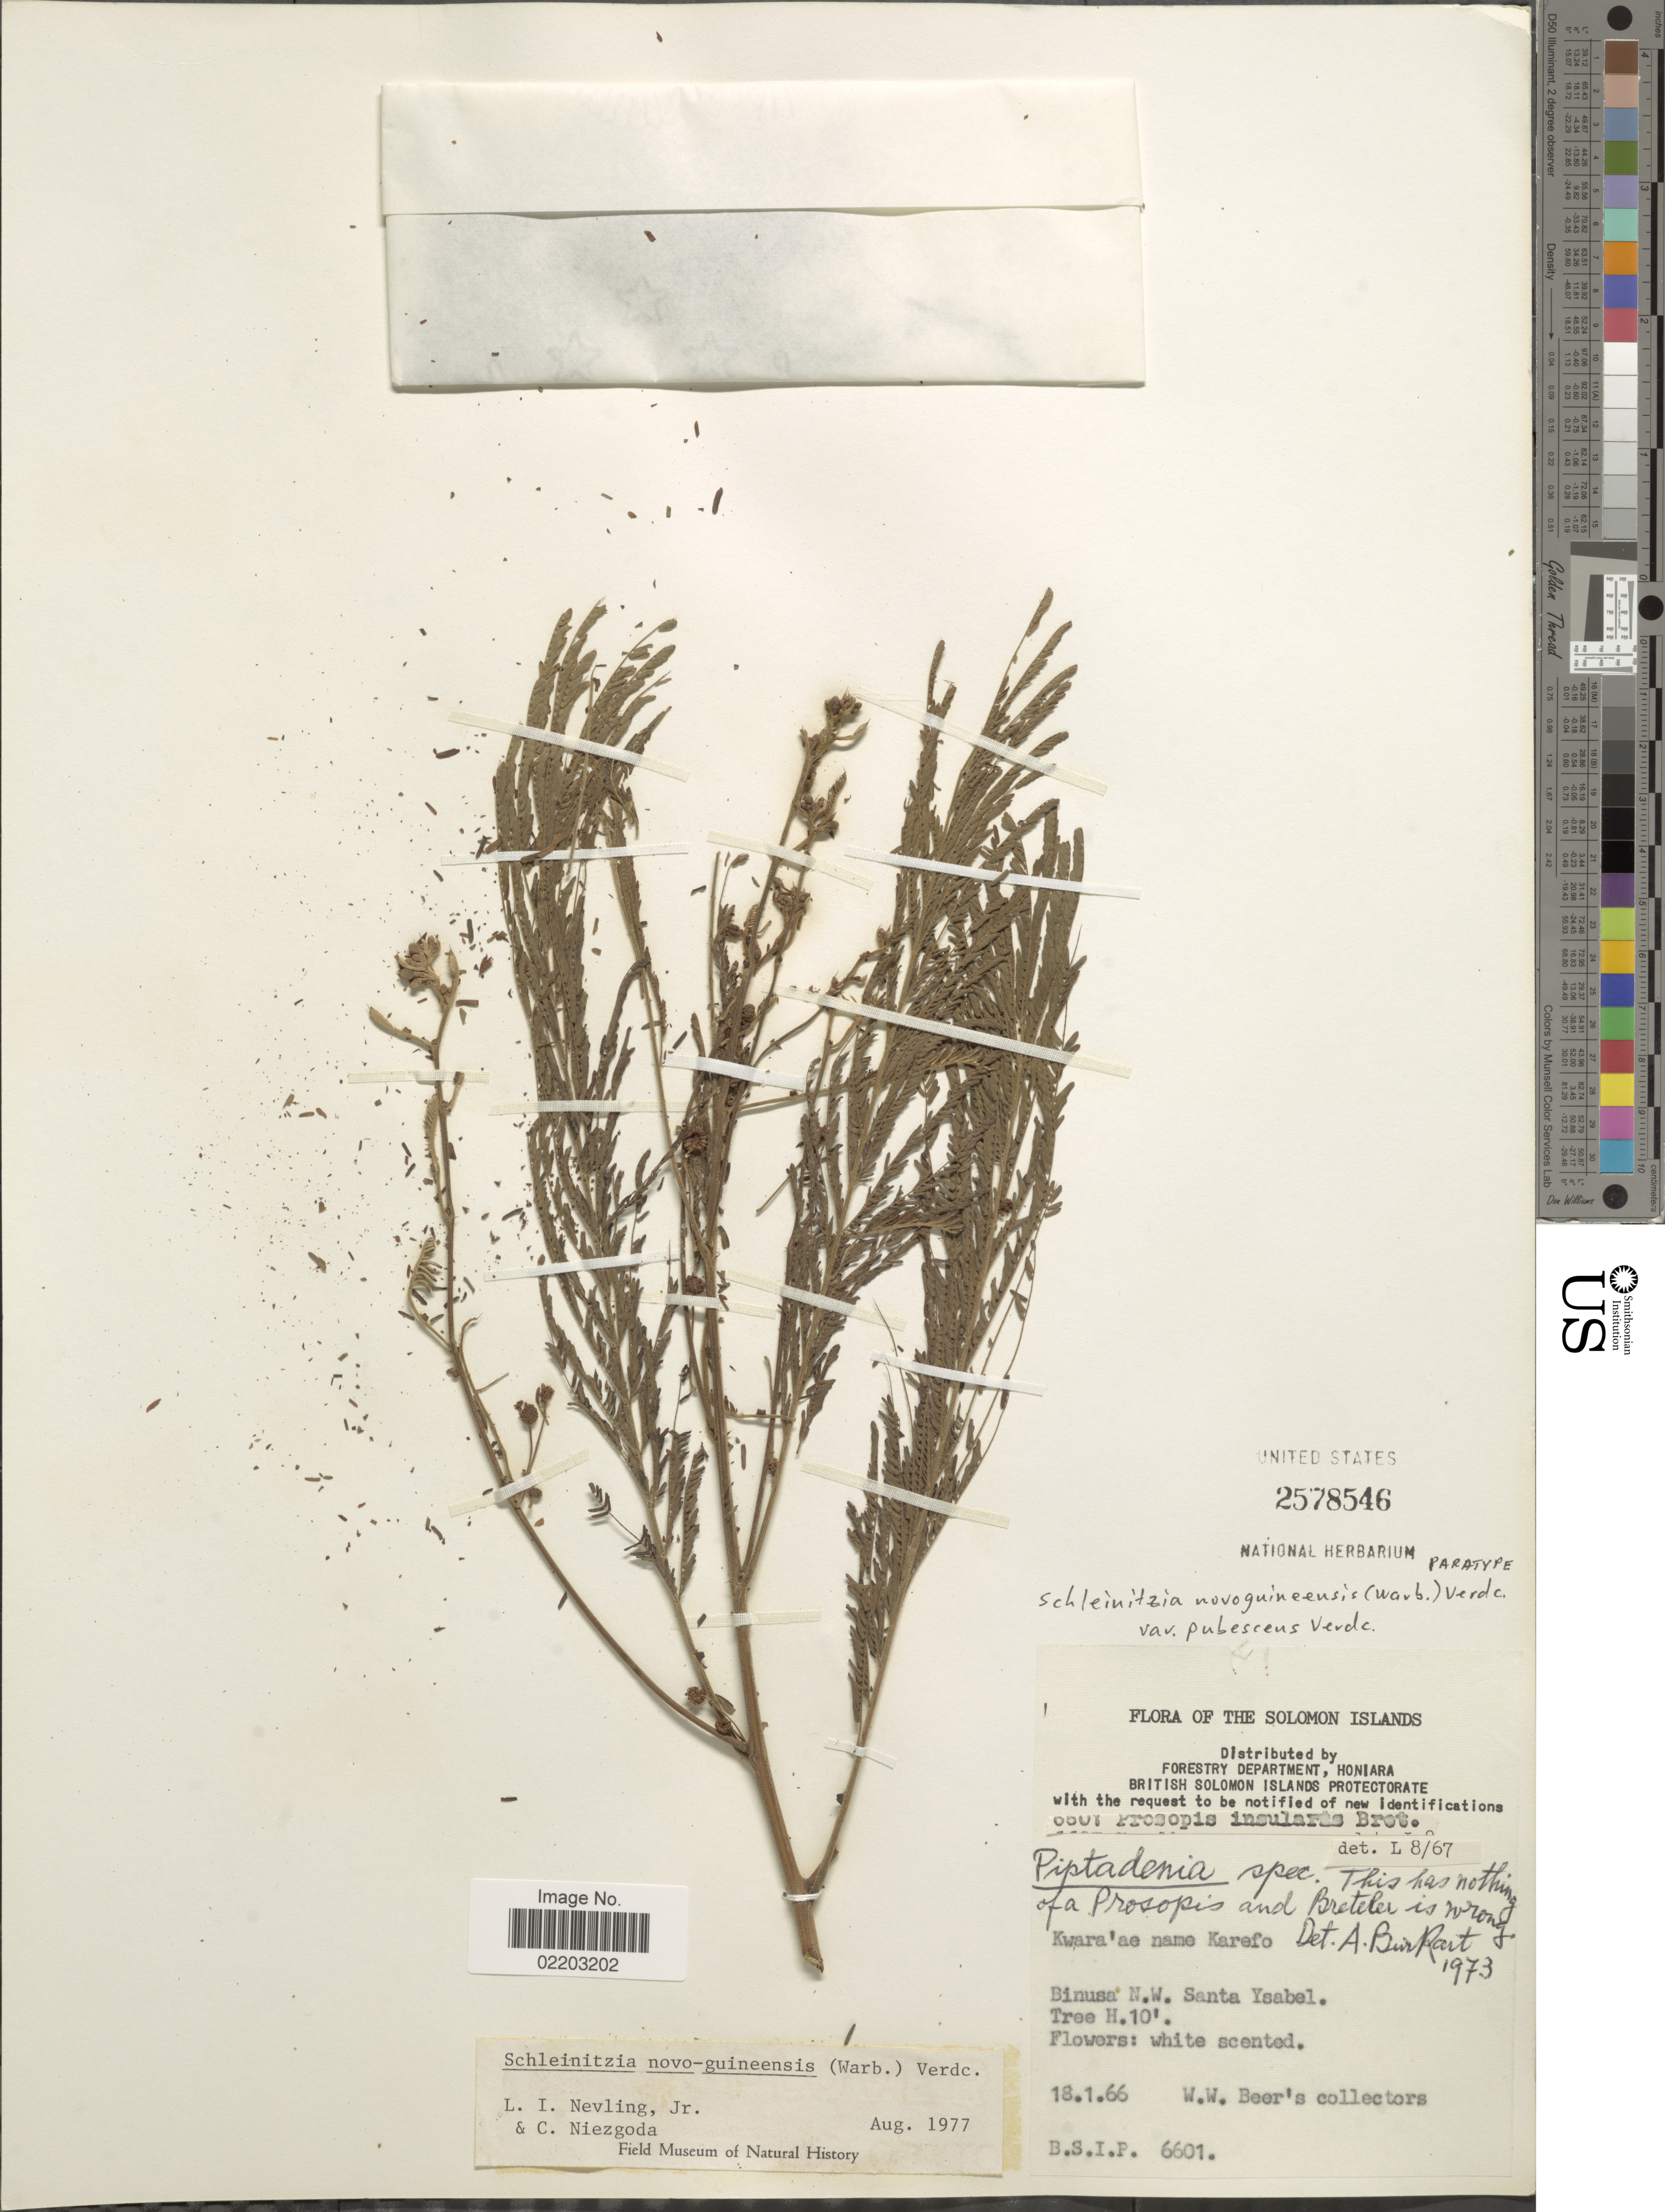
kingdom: Plantae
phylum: Tracheophyta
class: Magnoliopsida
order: Fabales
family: Fabaceae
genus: Schleinitzia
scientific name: Schleinitzia novoguineensis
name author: (Warb.) Verdc.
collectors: W. Beer's Collectors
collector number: B.S.I.P. 6601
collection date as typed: Transcribed d/m/y: 18/1/66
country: Solomon Islands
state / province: Solomon Islands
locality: Binusa N.W. Santa Ysabel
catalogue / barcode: US 2578546